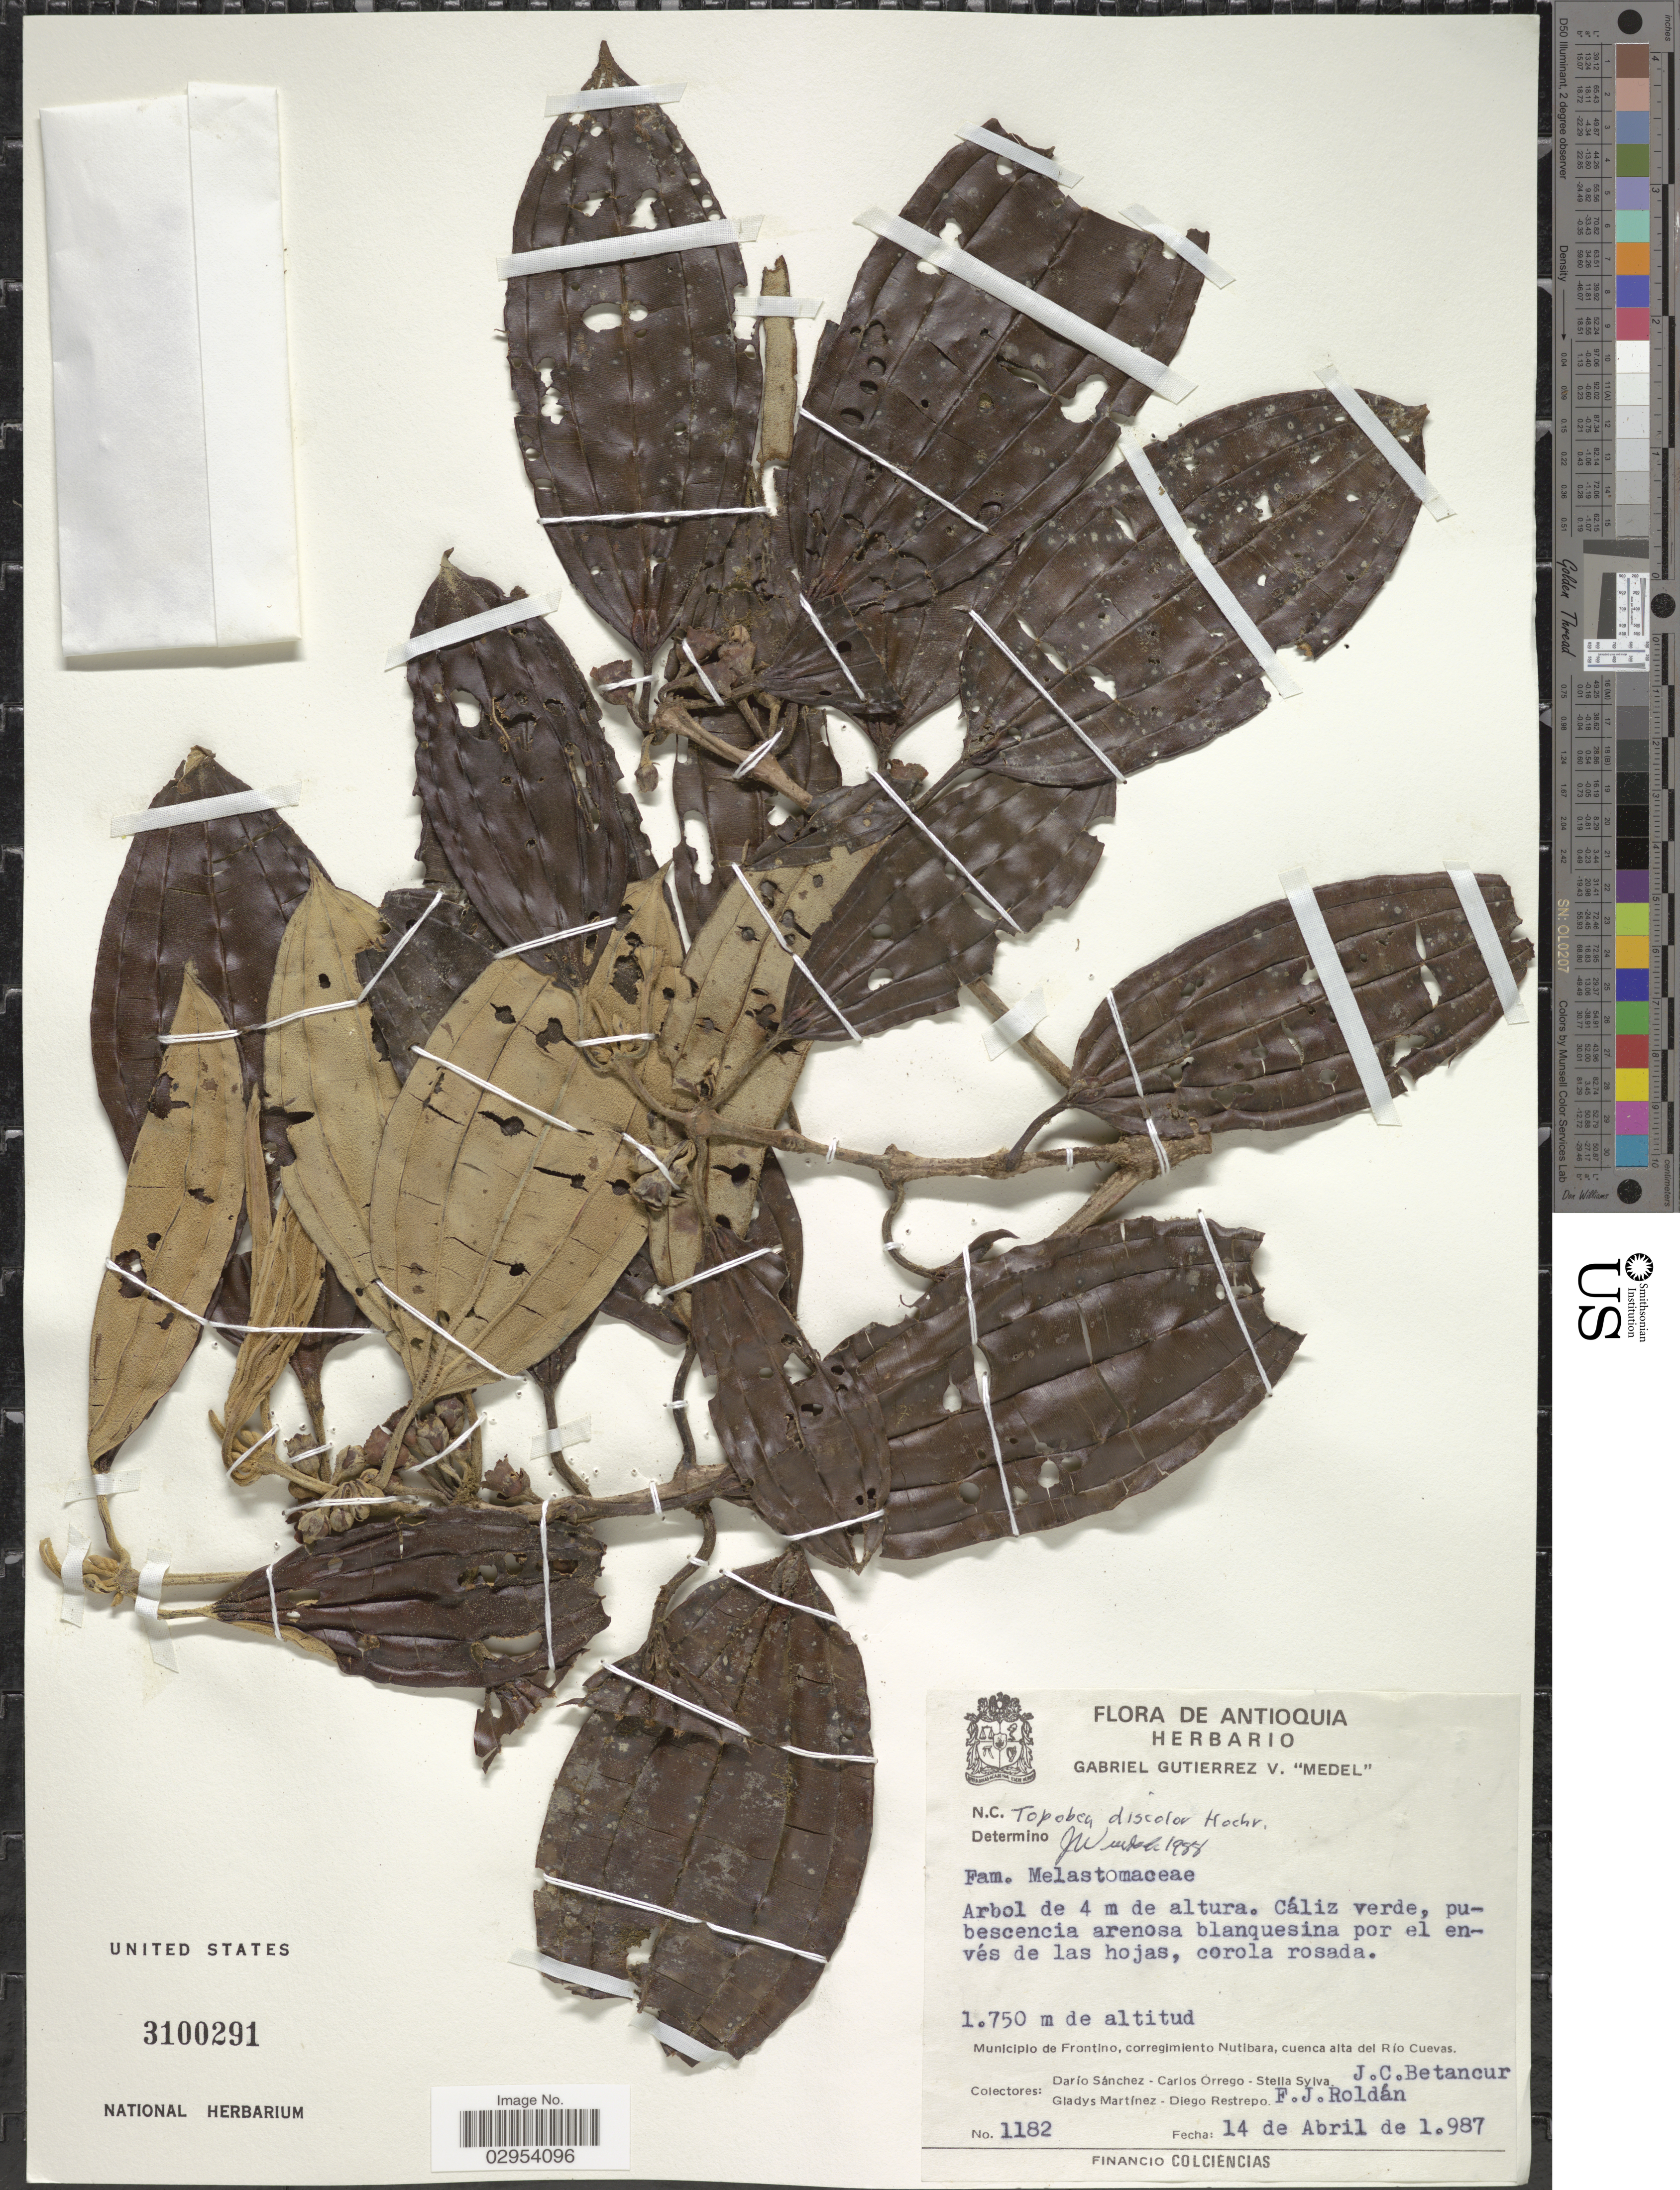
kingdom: Plantae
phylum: Tracheophyta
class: Magnoliopsida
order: Myrtales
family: Melastomataceae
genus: Topobea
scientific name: Topobea discolor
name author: Hochr.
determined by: Wurdack, John J., (US), US (UNITED STATES)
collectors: D. Sánchez, C. Orrego, S. Sylva, J. C. Betancur & et al.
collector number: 1182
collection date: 1987-04-14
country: Colombia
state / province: Antioquia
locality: Municipio de Frontino, corregimiento Nutibara, cuenca alta del Río Cuevas.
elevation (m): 1750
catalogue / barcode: US 3100291